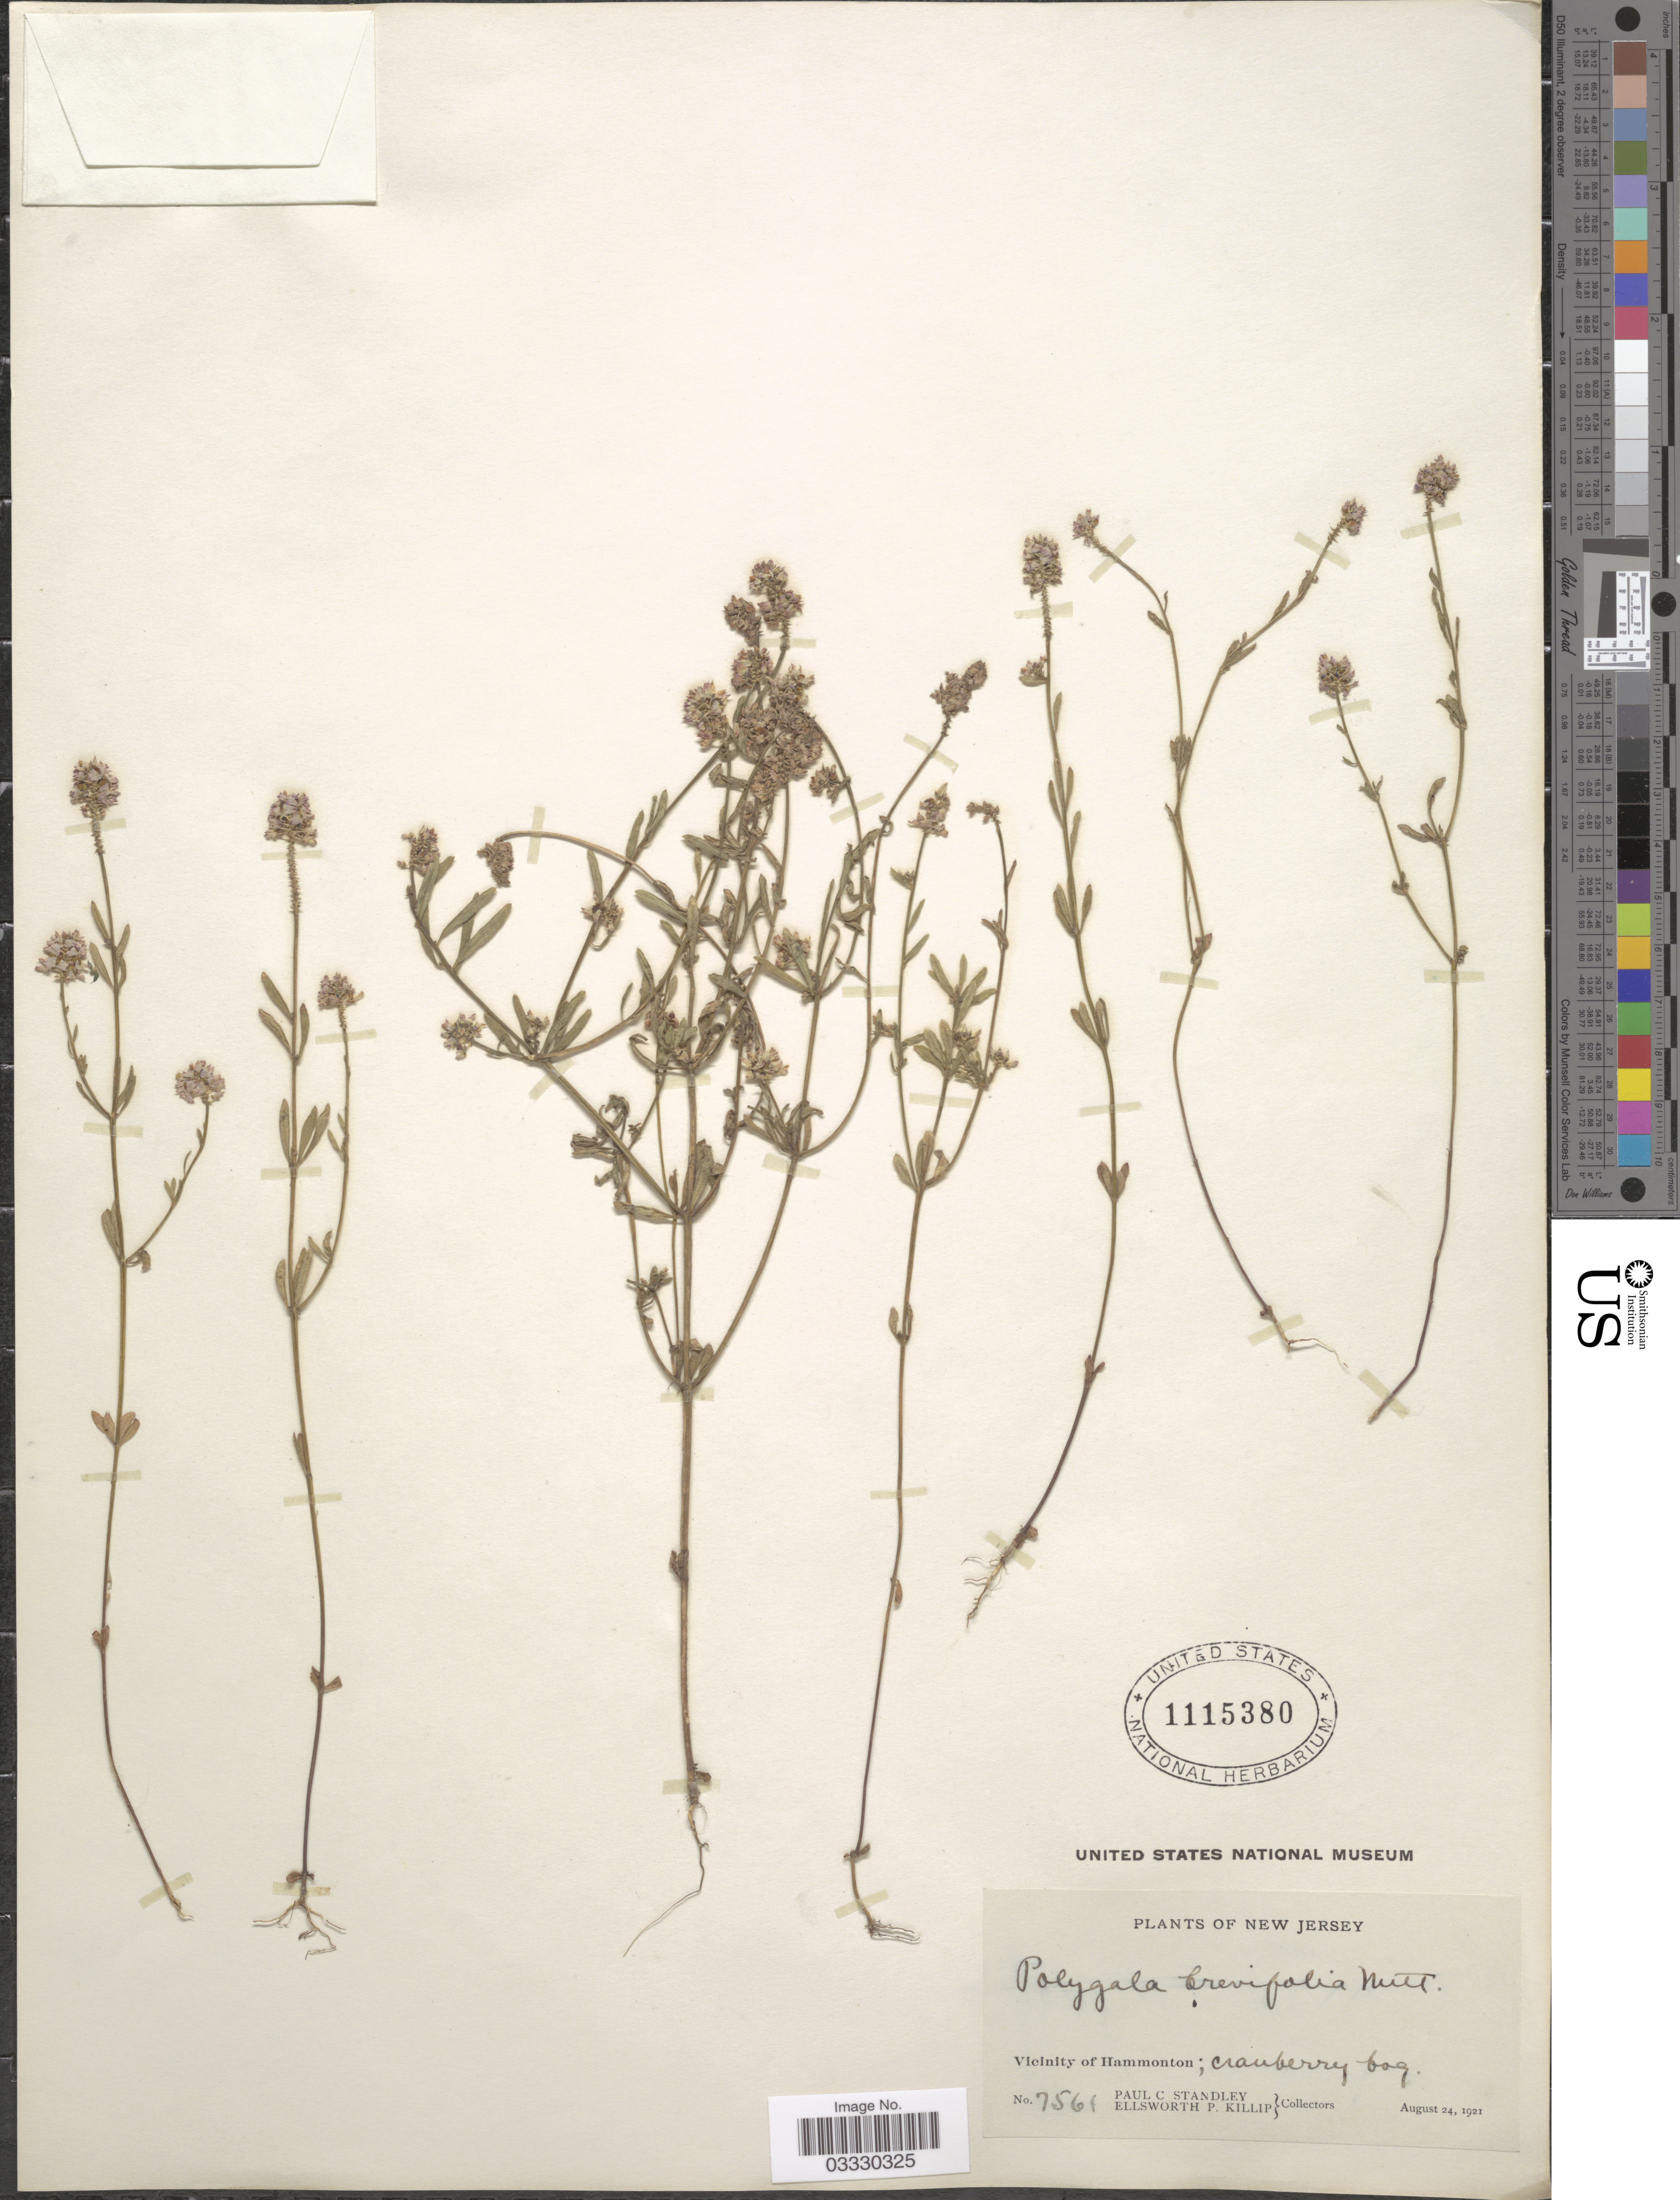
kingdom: Plantae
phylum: Tracheophyta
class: Magnoliopsida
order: Fabales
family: Polygalaceae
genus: Polygala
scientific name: Polygala brevifolia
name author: Nutt.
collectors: P. C. Standley & E. P. Killip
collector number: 7561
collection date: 1921-08-24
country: United States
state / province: New Jersey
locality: Vicinity of Hammonton.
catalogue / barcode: US 1115380